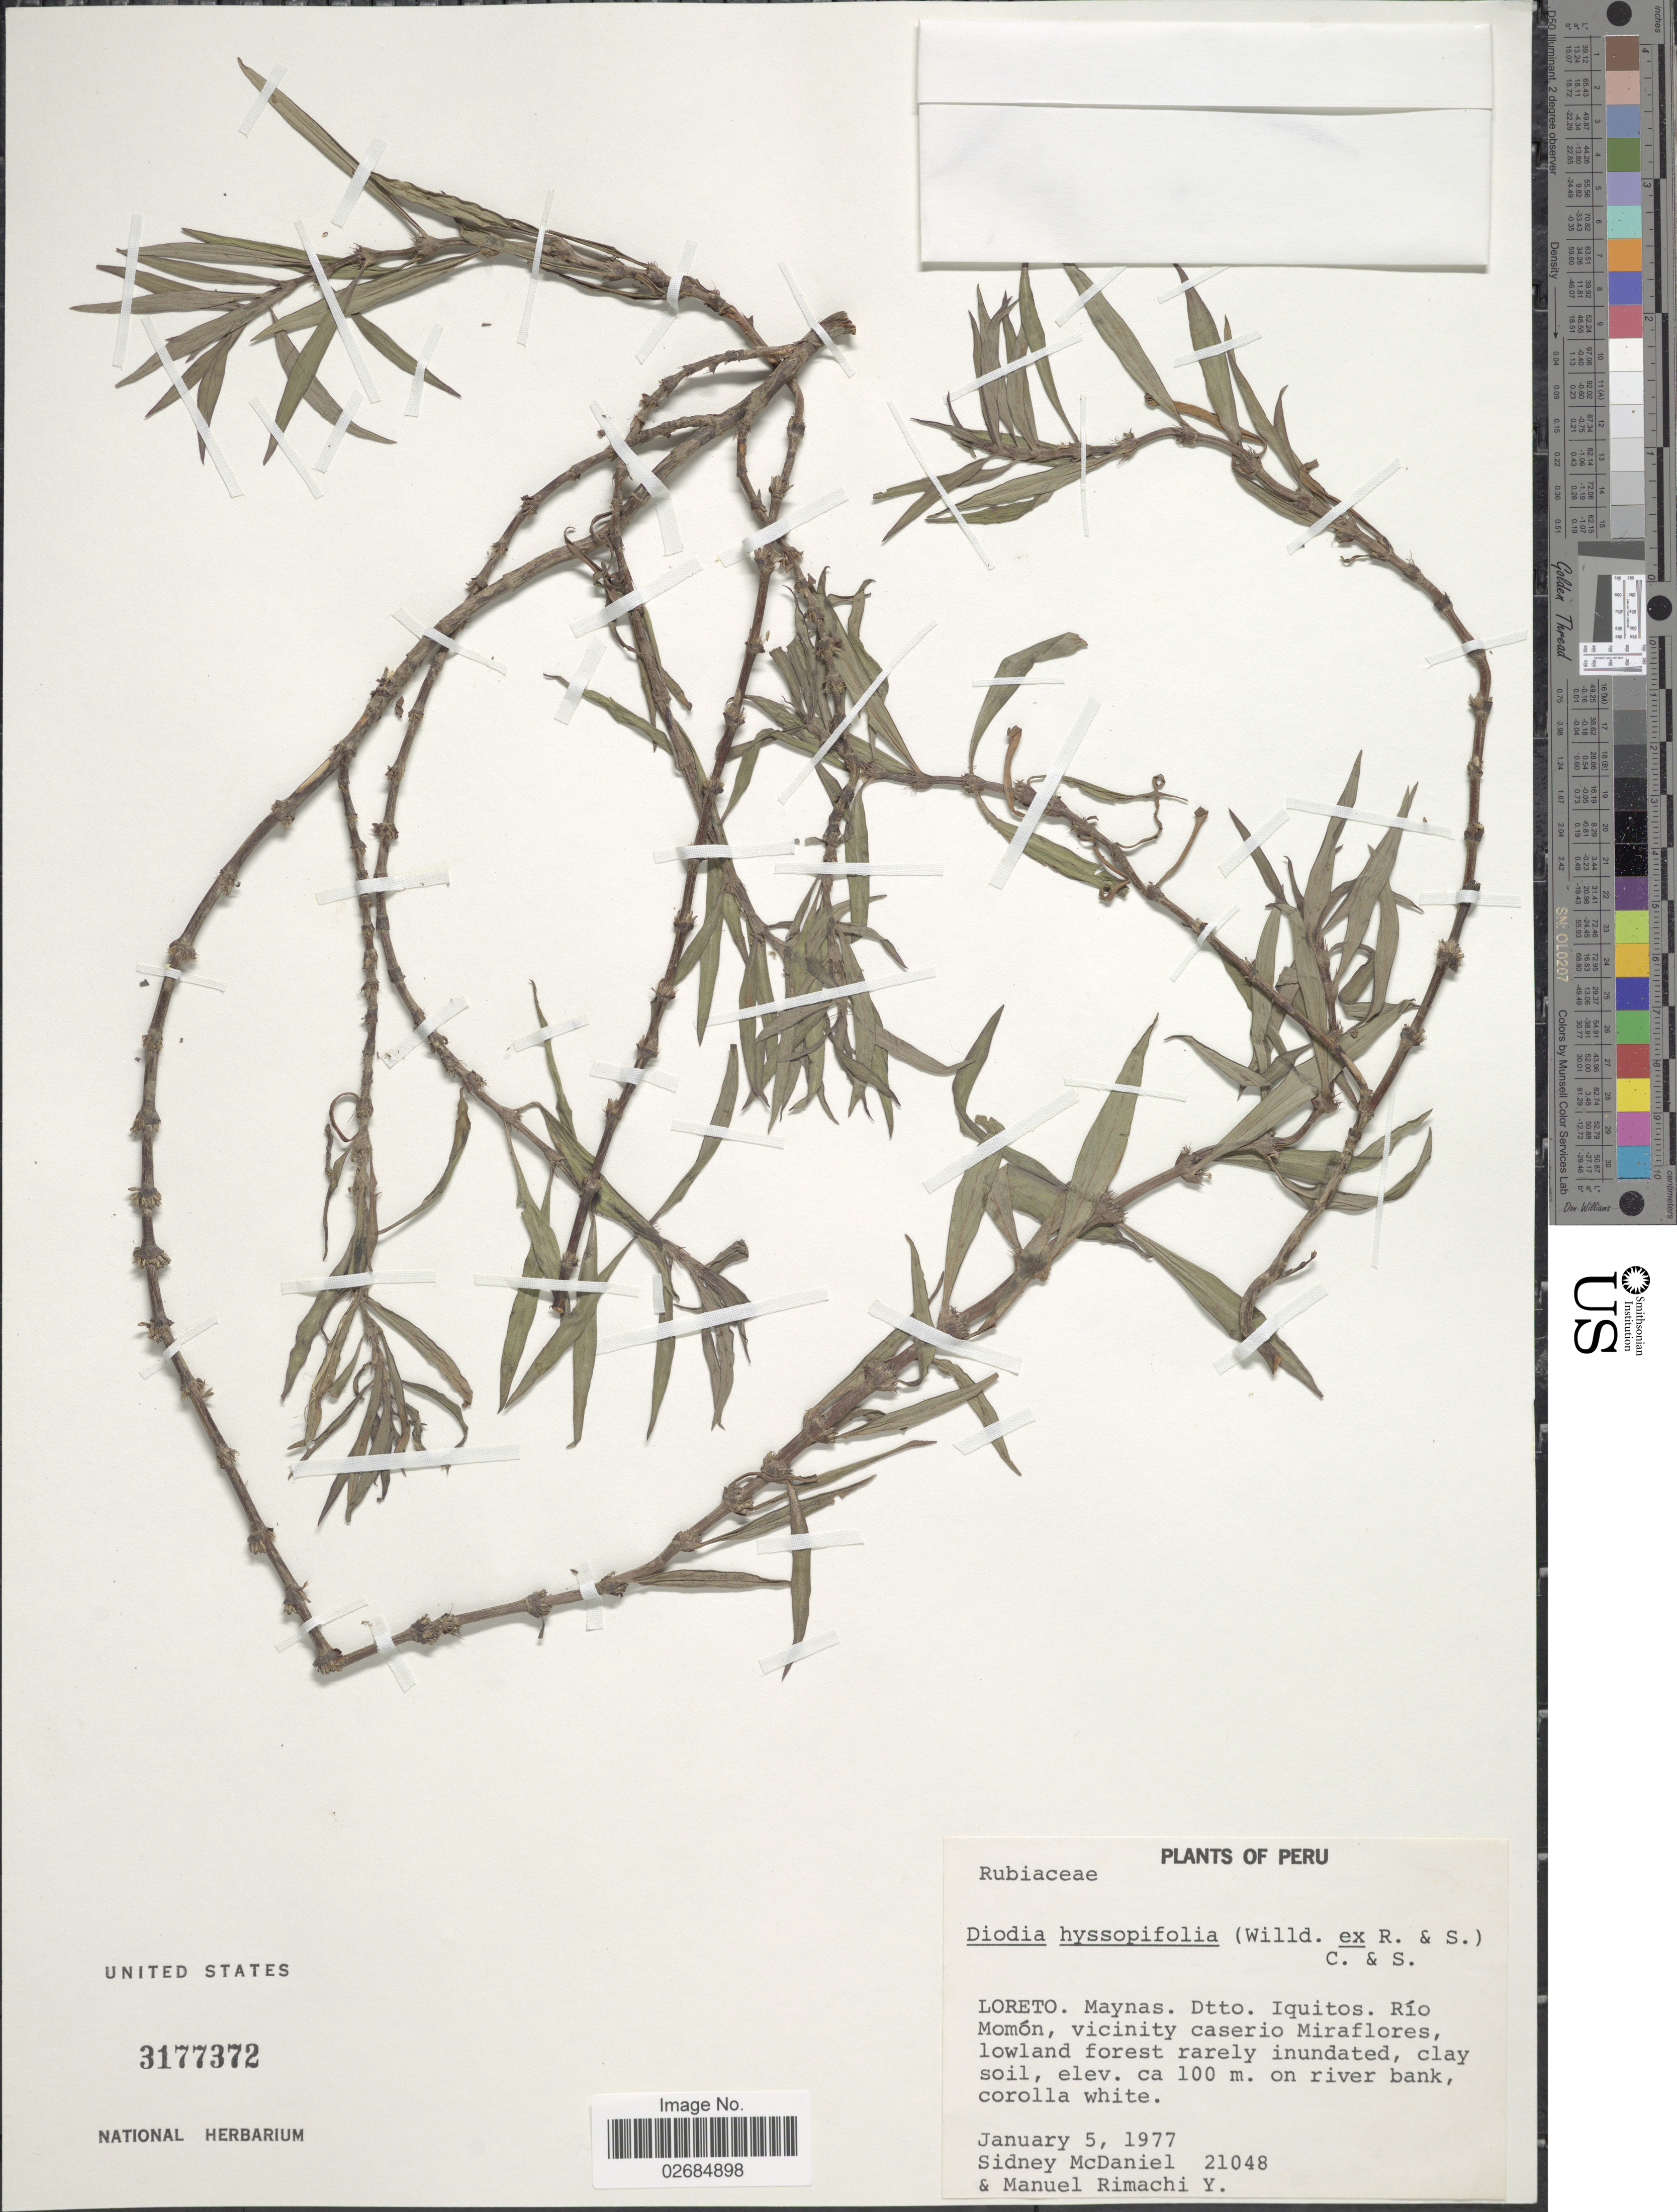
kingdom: Plantae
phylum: Tracheophyta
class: Magnoliopsida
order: Gentianales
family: Rubiaceae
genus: Diodia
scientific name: Diodia hyssopifolia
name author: (Willd. ex Roem. & Schult.) Cham. & Schltdl.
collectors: S. McDaniel & M. Rimachi Y.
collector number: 21048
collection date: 1977-01-05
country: Peru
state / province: Loreto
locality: Maynas. Dtto. Iquitos. Río Momón, vicinity caserio Miraflores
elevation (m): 100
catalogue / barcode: US 3177372